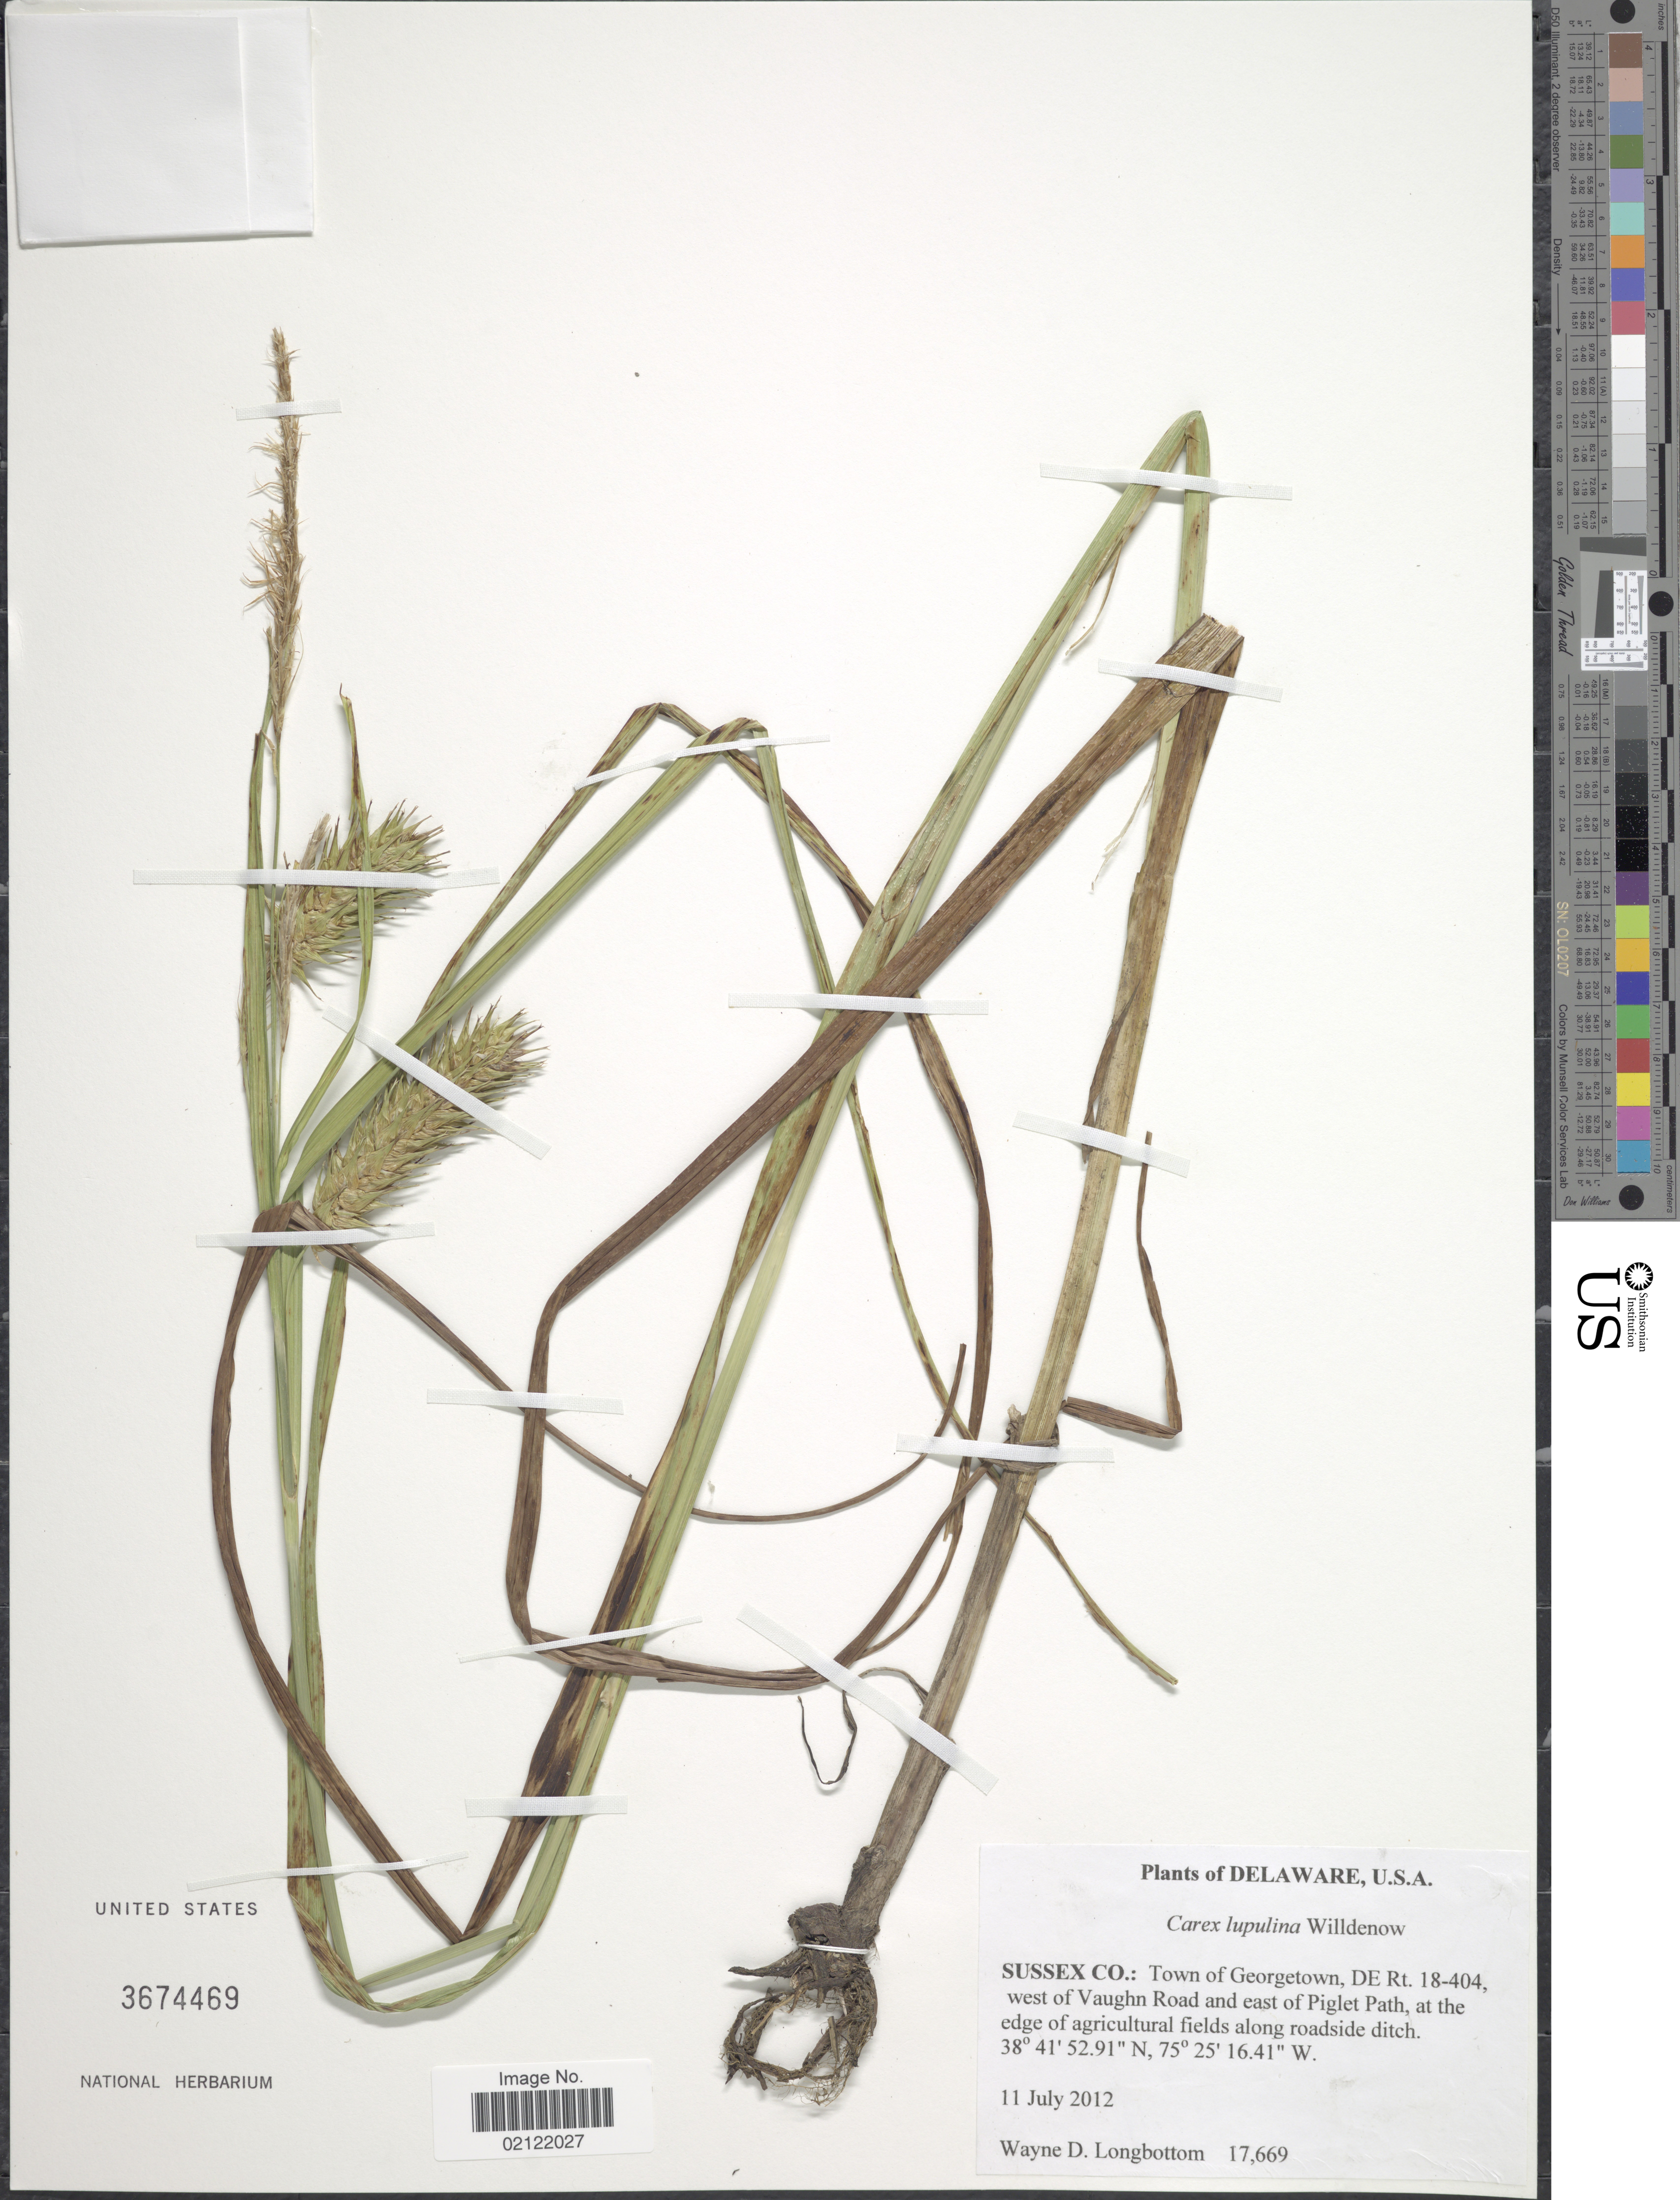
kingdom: Plantae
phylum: Tracheophyta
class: Liliopsida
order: Poales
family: Cyperaceae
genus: Carex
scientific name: Carex lupulina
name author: Muhl. ex Willd.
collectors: W. D. Longbottom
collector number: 17669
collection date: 2012-07-11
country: United States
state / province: Delaware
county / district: Sussex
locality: Sussex Co.: Town of Georgetown, DE Rt. 18-404, west of Vaughn Road and east of Piglet Path, at the edge of agricultural fields along roadside ditch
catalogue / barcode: US 3674469